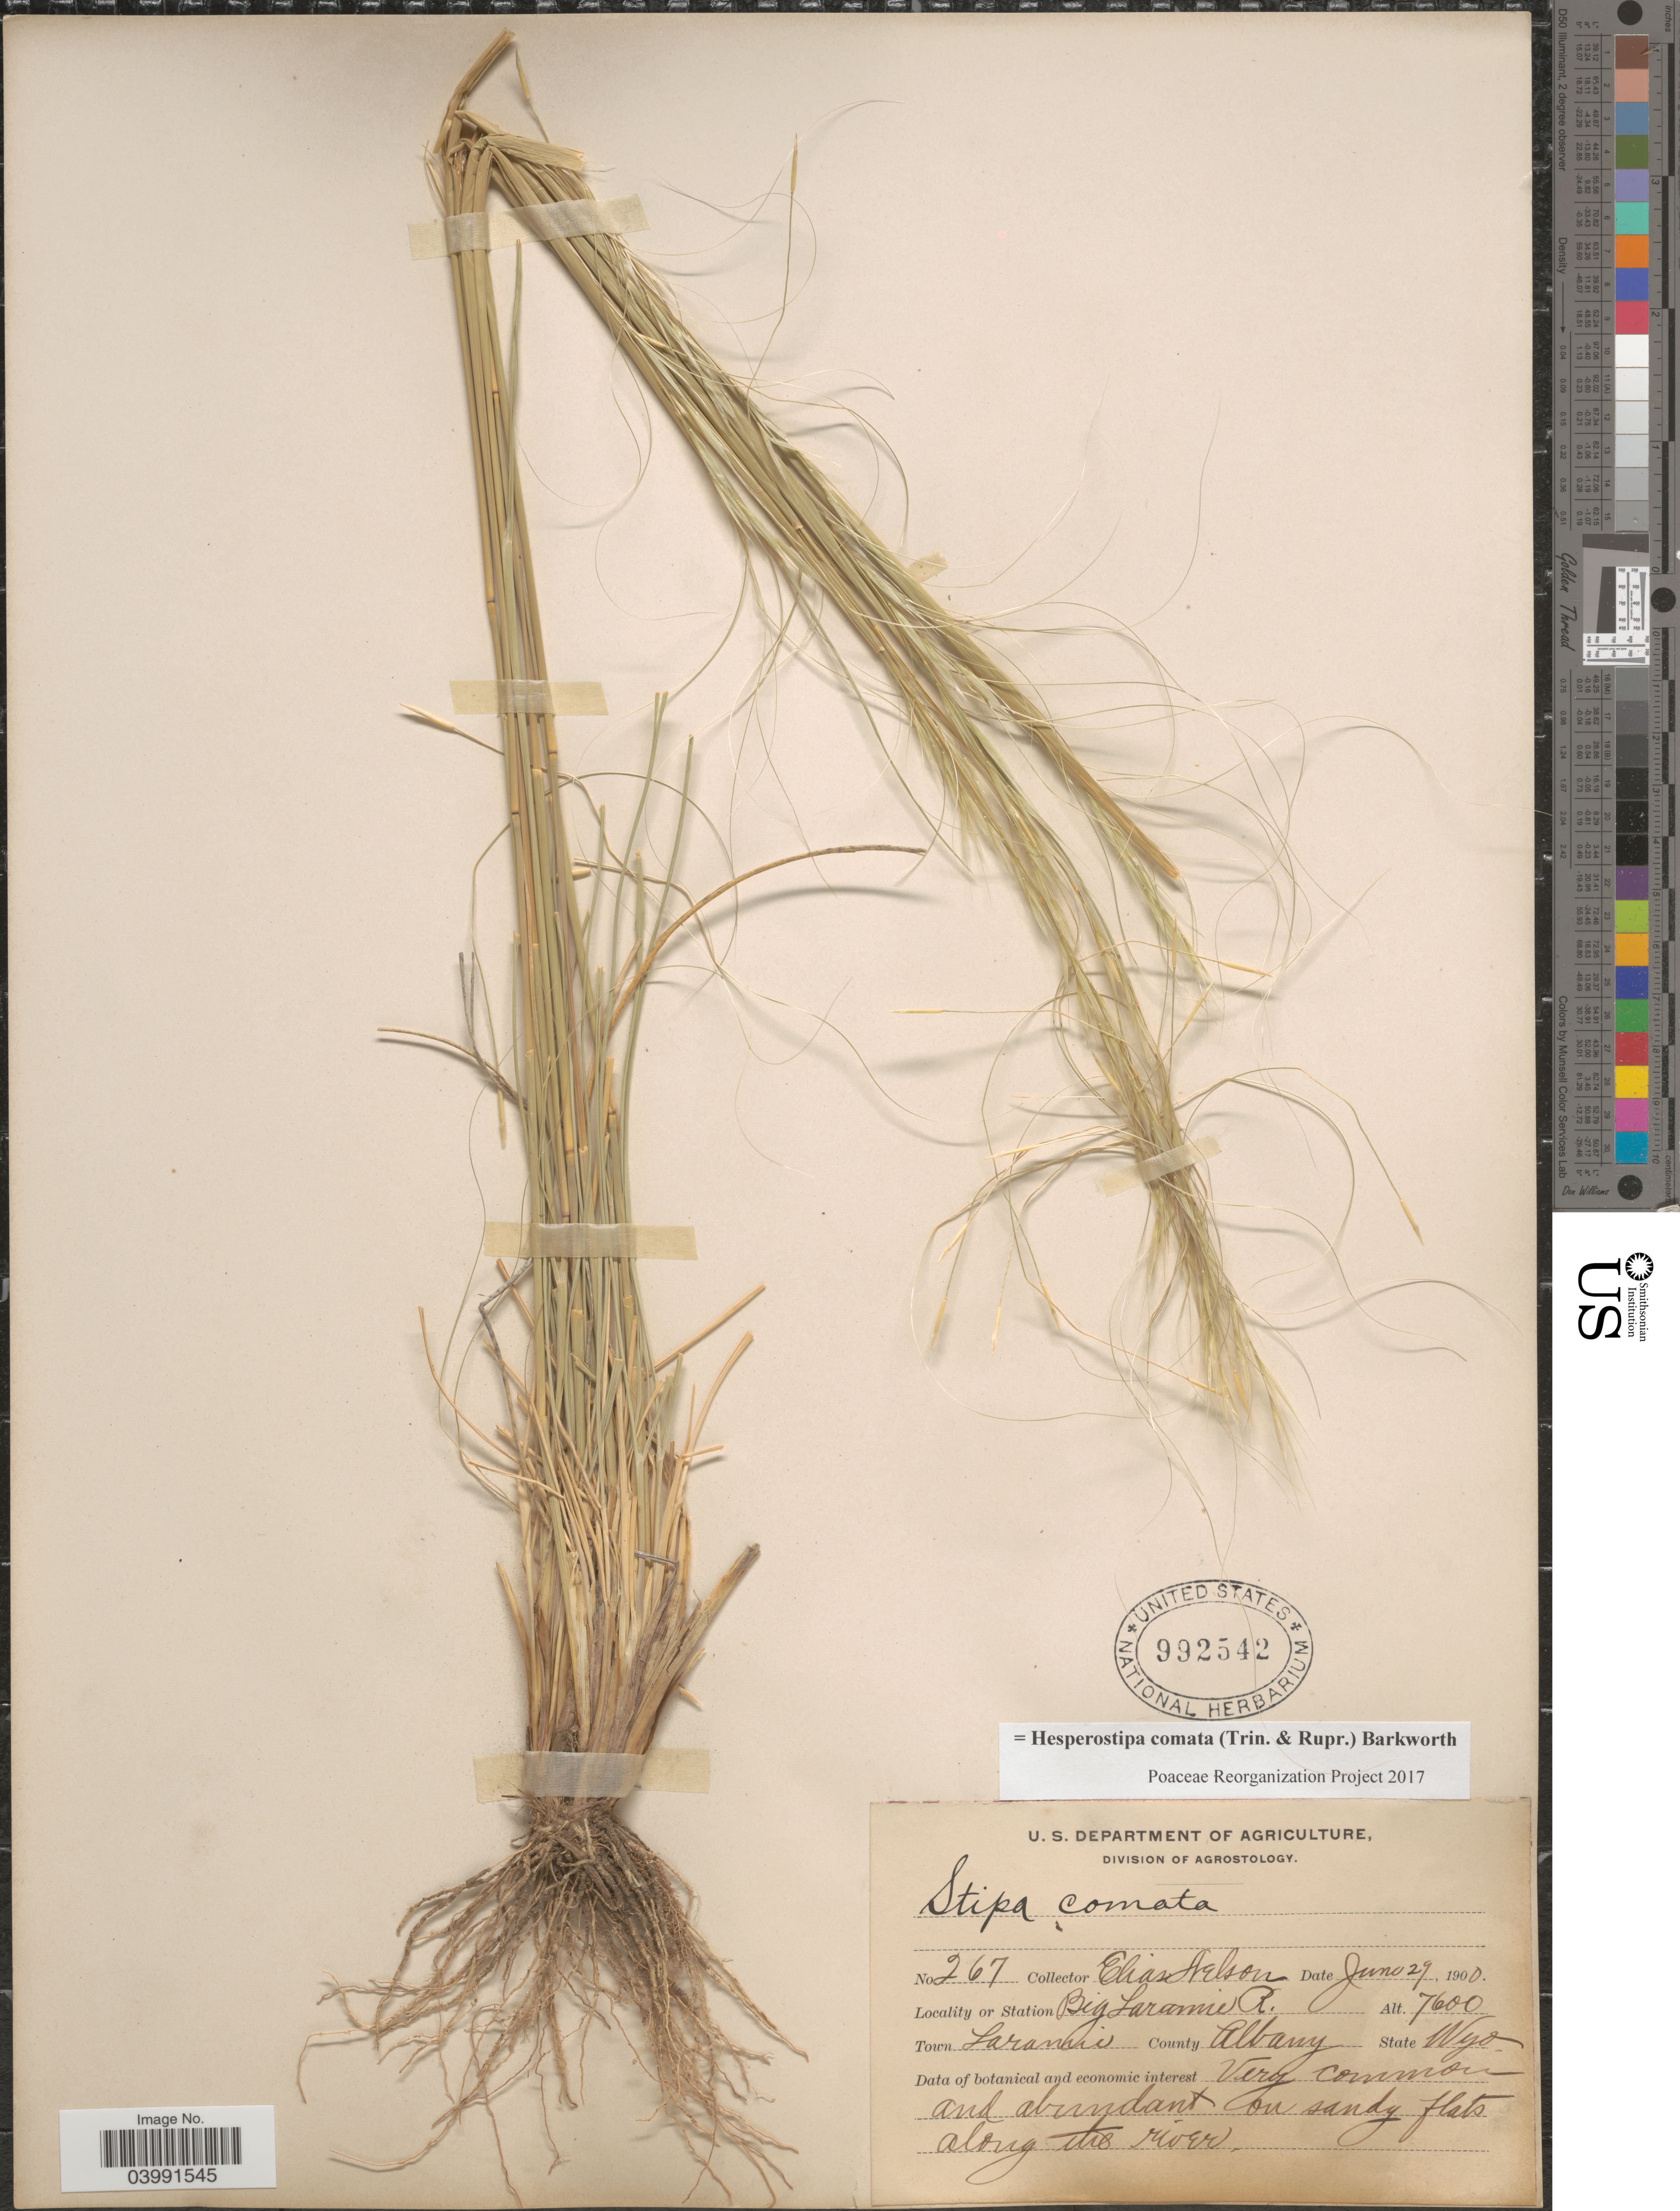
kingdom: Plantae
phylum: Tracheophyta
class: Liliopsida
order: Poales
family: Poaceae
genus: Hesperostipa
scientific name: Hesperostipa comata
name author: (Trin. & Rupr.) Barkworth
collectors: E. Nelson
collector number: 267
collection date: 1900-06-29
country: United States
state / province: Wyoming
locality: Station Big Laramie R. Town Laramie. County Albany.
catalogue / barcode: US 992542